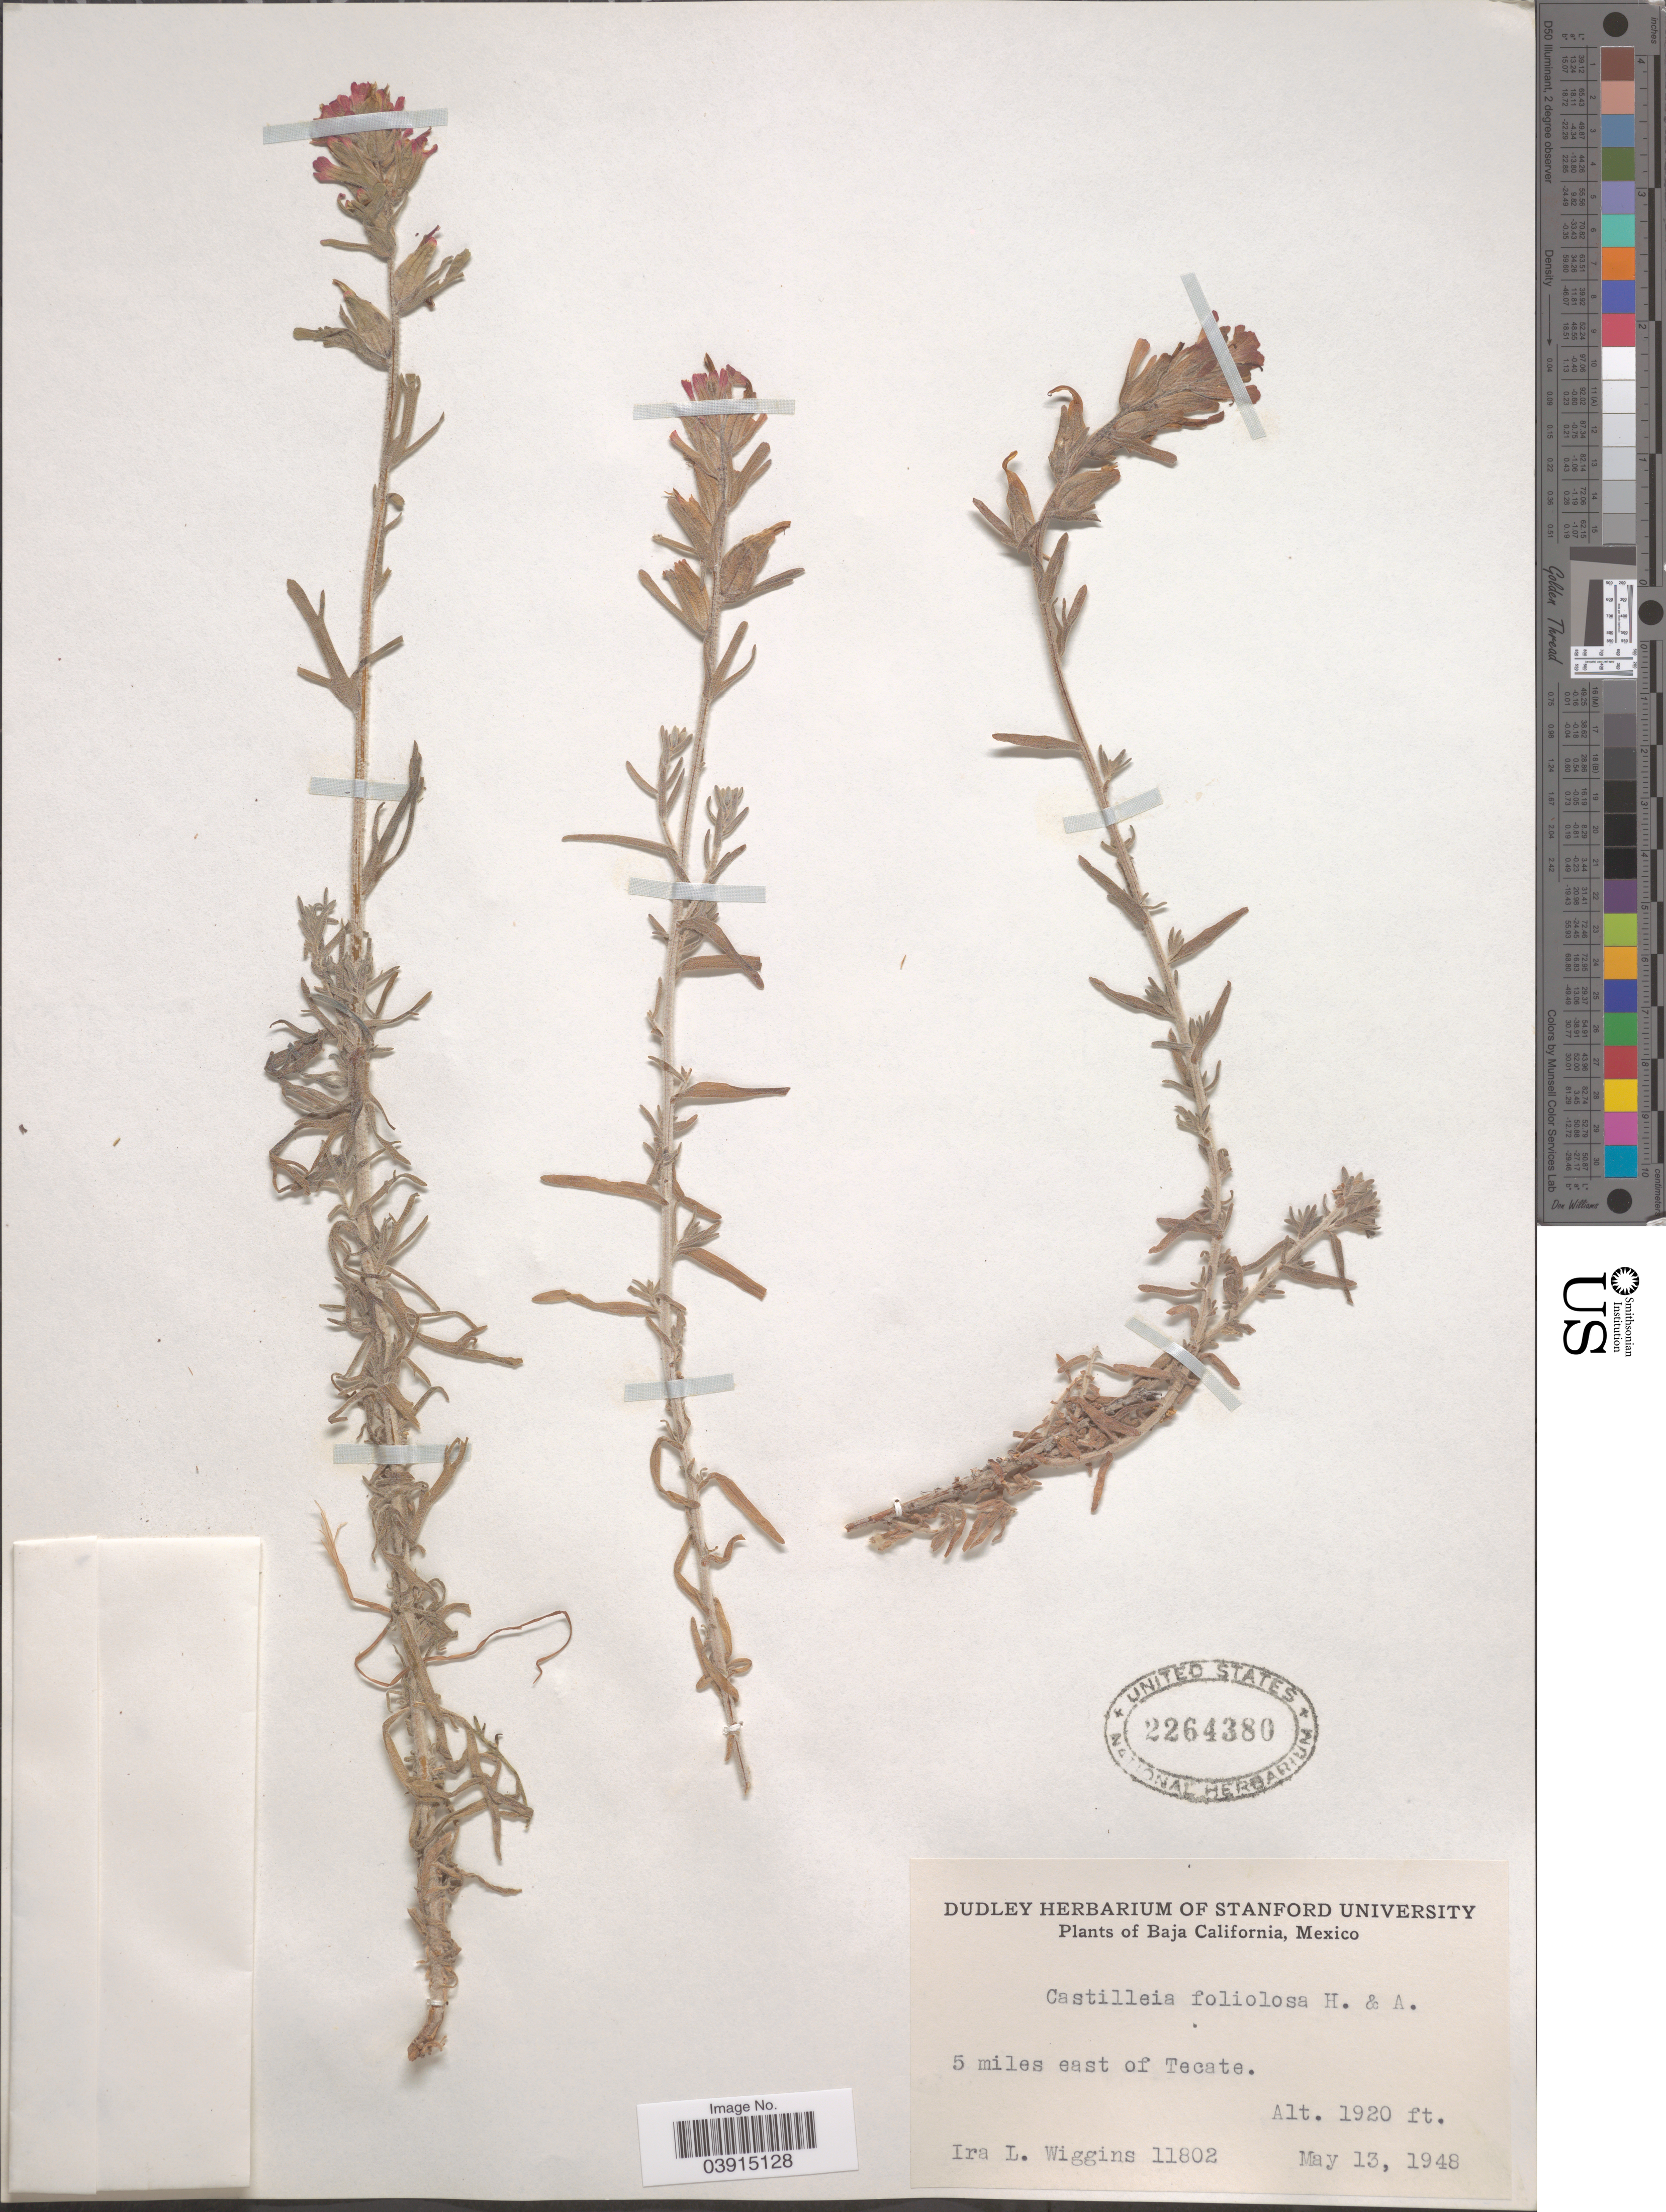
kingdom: Plantae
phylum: Tracheophyta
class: Magnoliopsida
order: Lamiales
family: Orobanchaceae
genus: Castilleja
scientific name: Castilleja foliolosa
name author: Hook. f.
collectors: I. L. Wiggins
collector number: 11802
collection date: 1948-05-13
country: Mexico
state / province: Baja California Norte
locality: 5 miles east of Tecate.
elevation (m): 585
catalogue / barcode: US 2264380